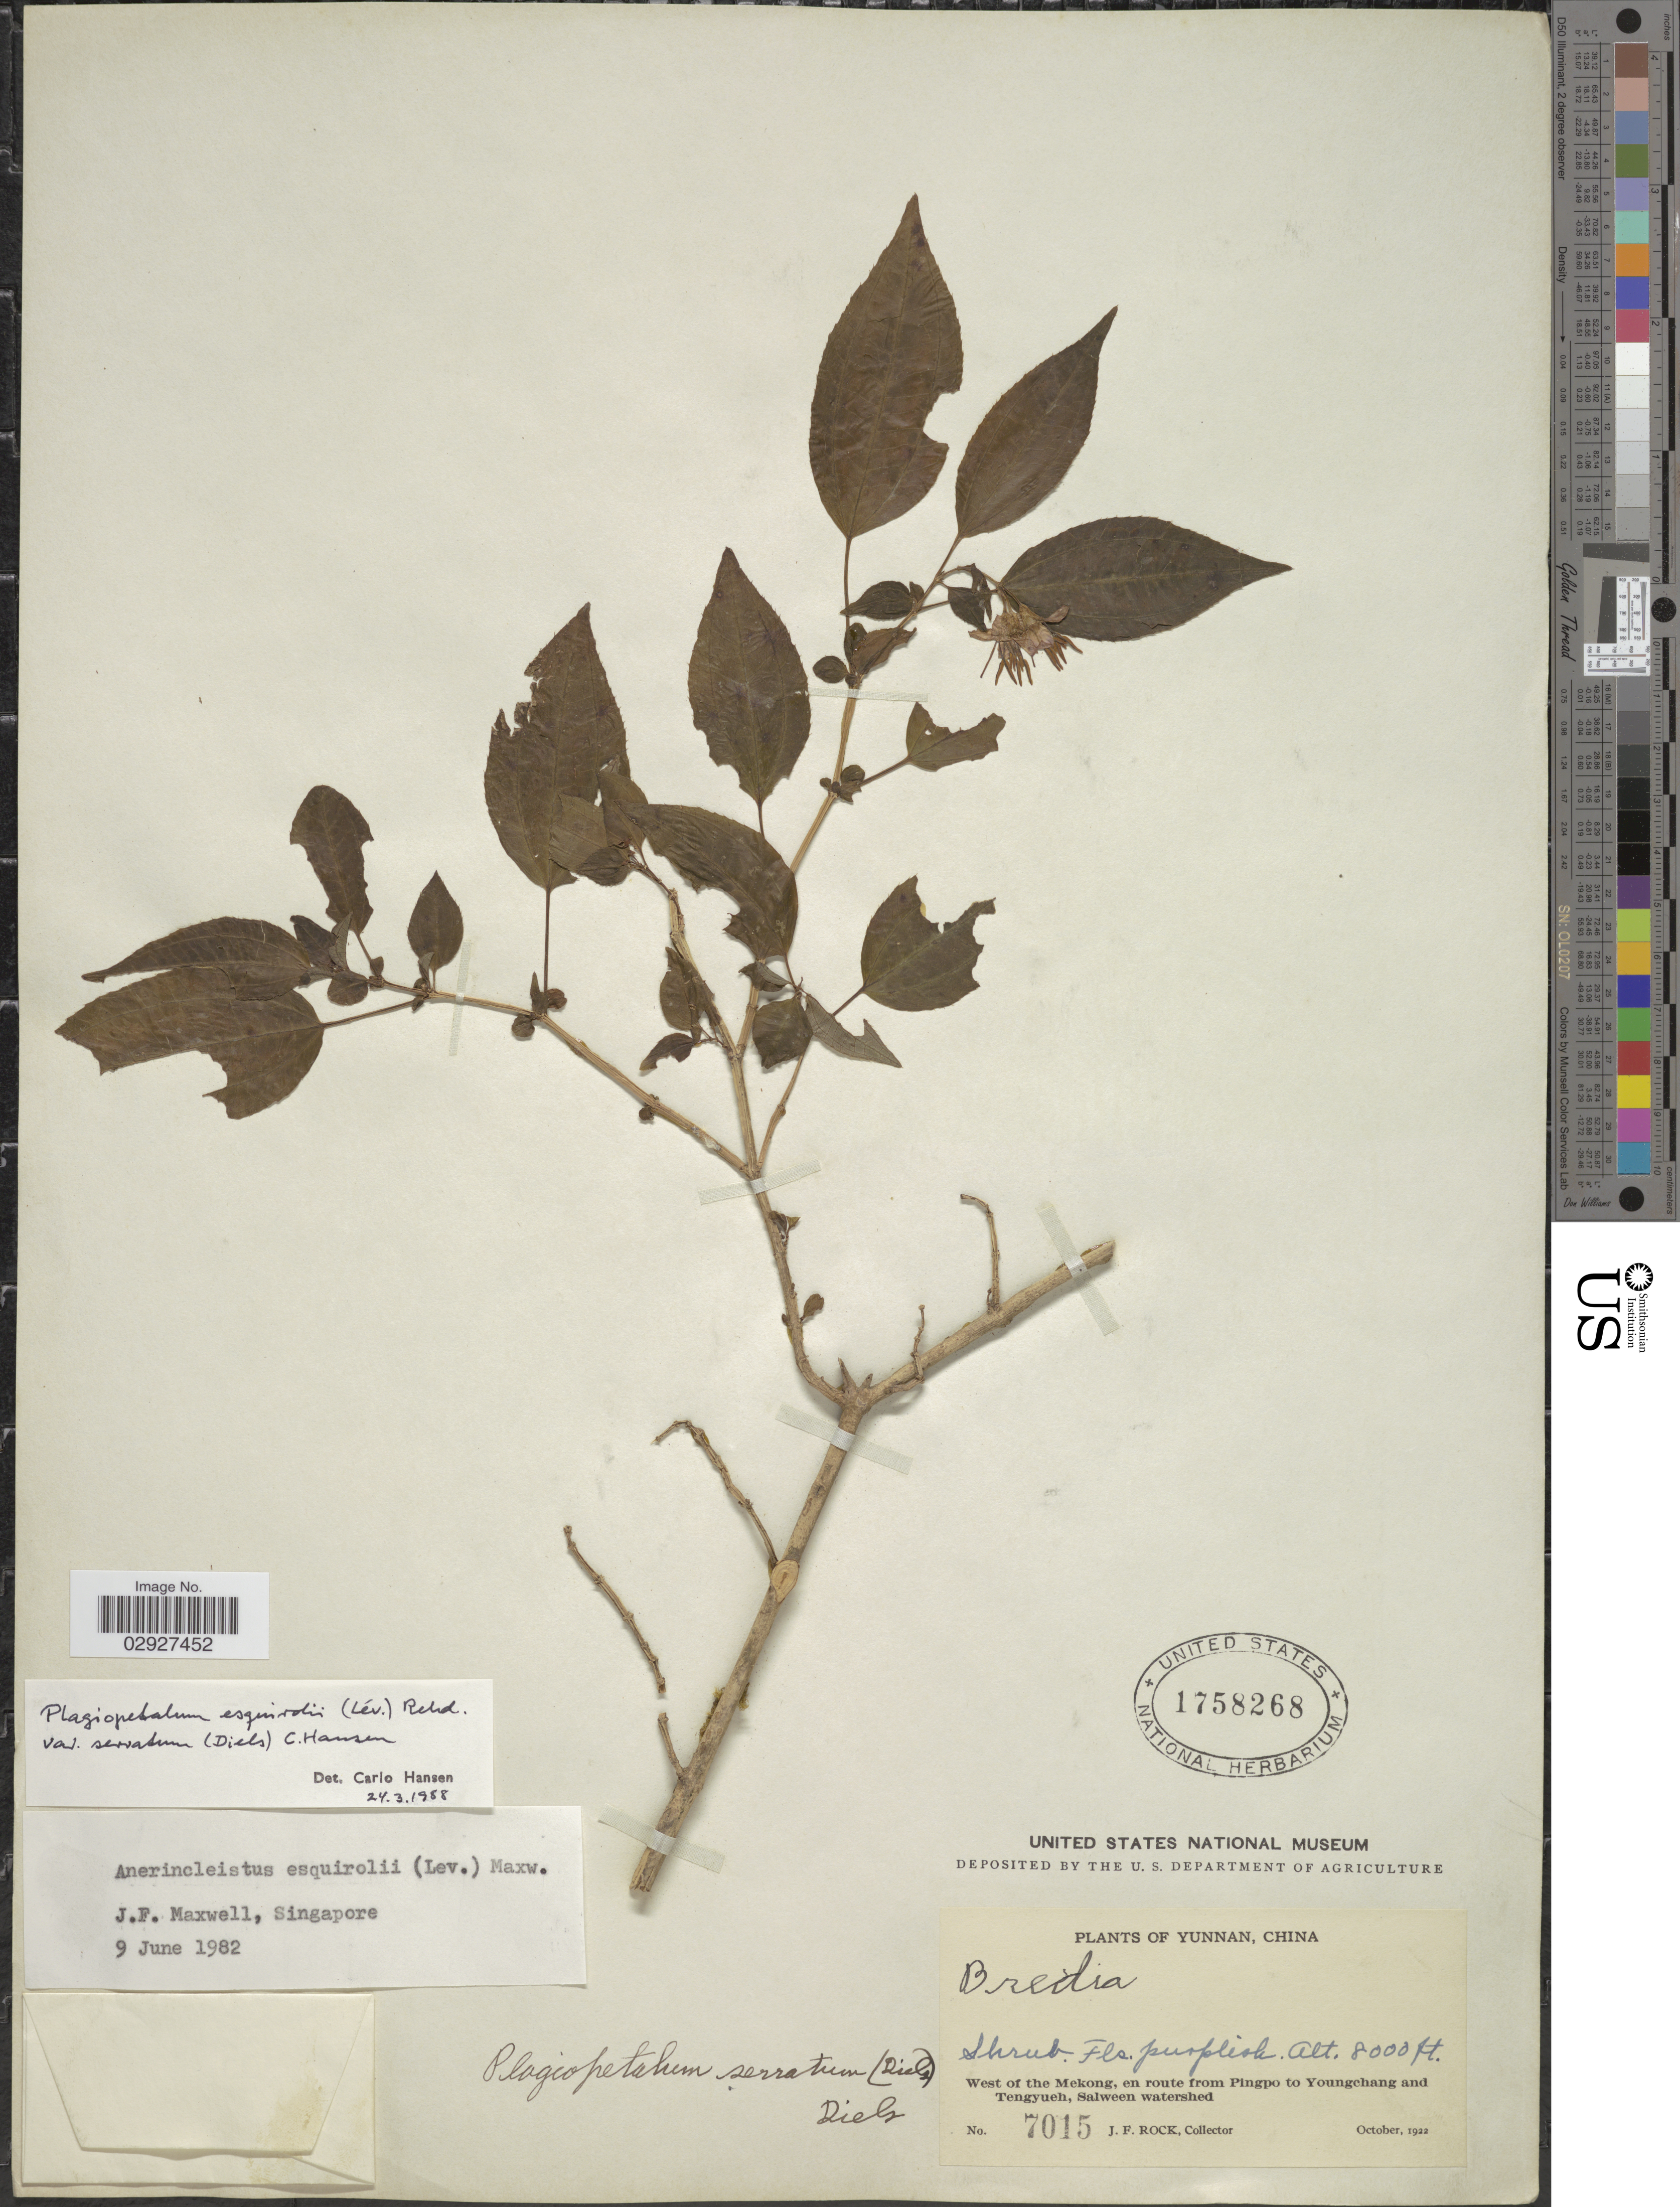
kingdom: Plantae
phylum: Tracheophyta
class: Magnoliopsida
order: Myrtales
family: Melastomataceae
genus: Plagiopetalum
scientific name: Plagiopetalum serratum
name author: (Diels) Diels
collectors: J. Rock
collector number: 7015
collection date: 1922-10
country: China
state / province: Yunnan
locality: Yunnan, West of the Mekong, en route from Pingpo and Youngchang and Tengyueh, Salween watershed.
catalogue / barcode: US 1758268